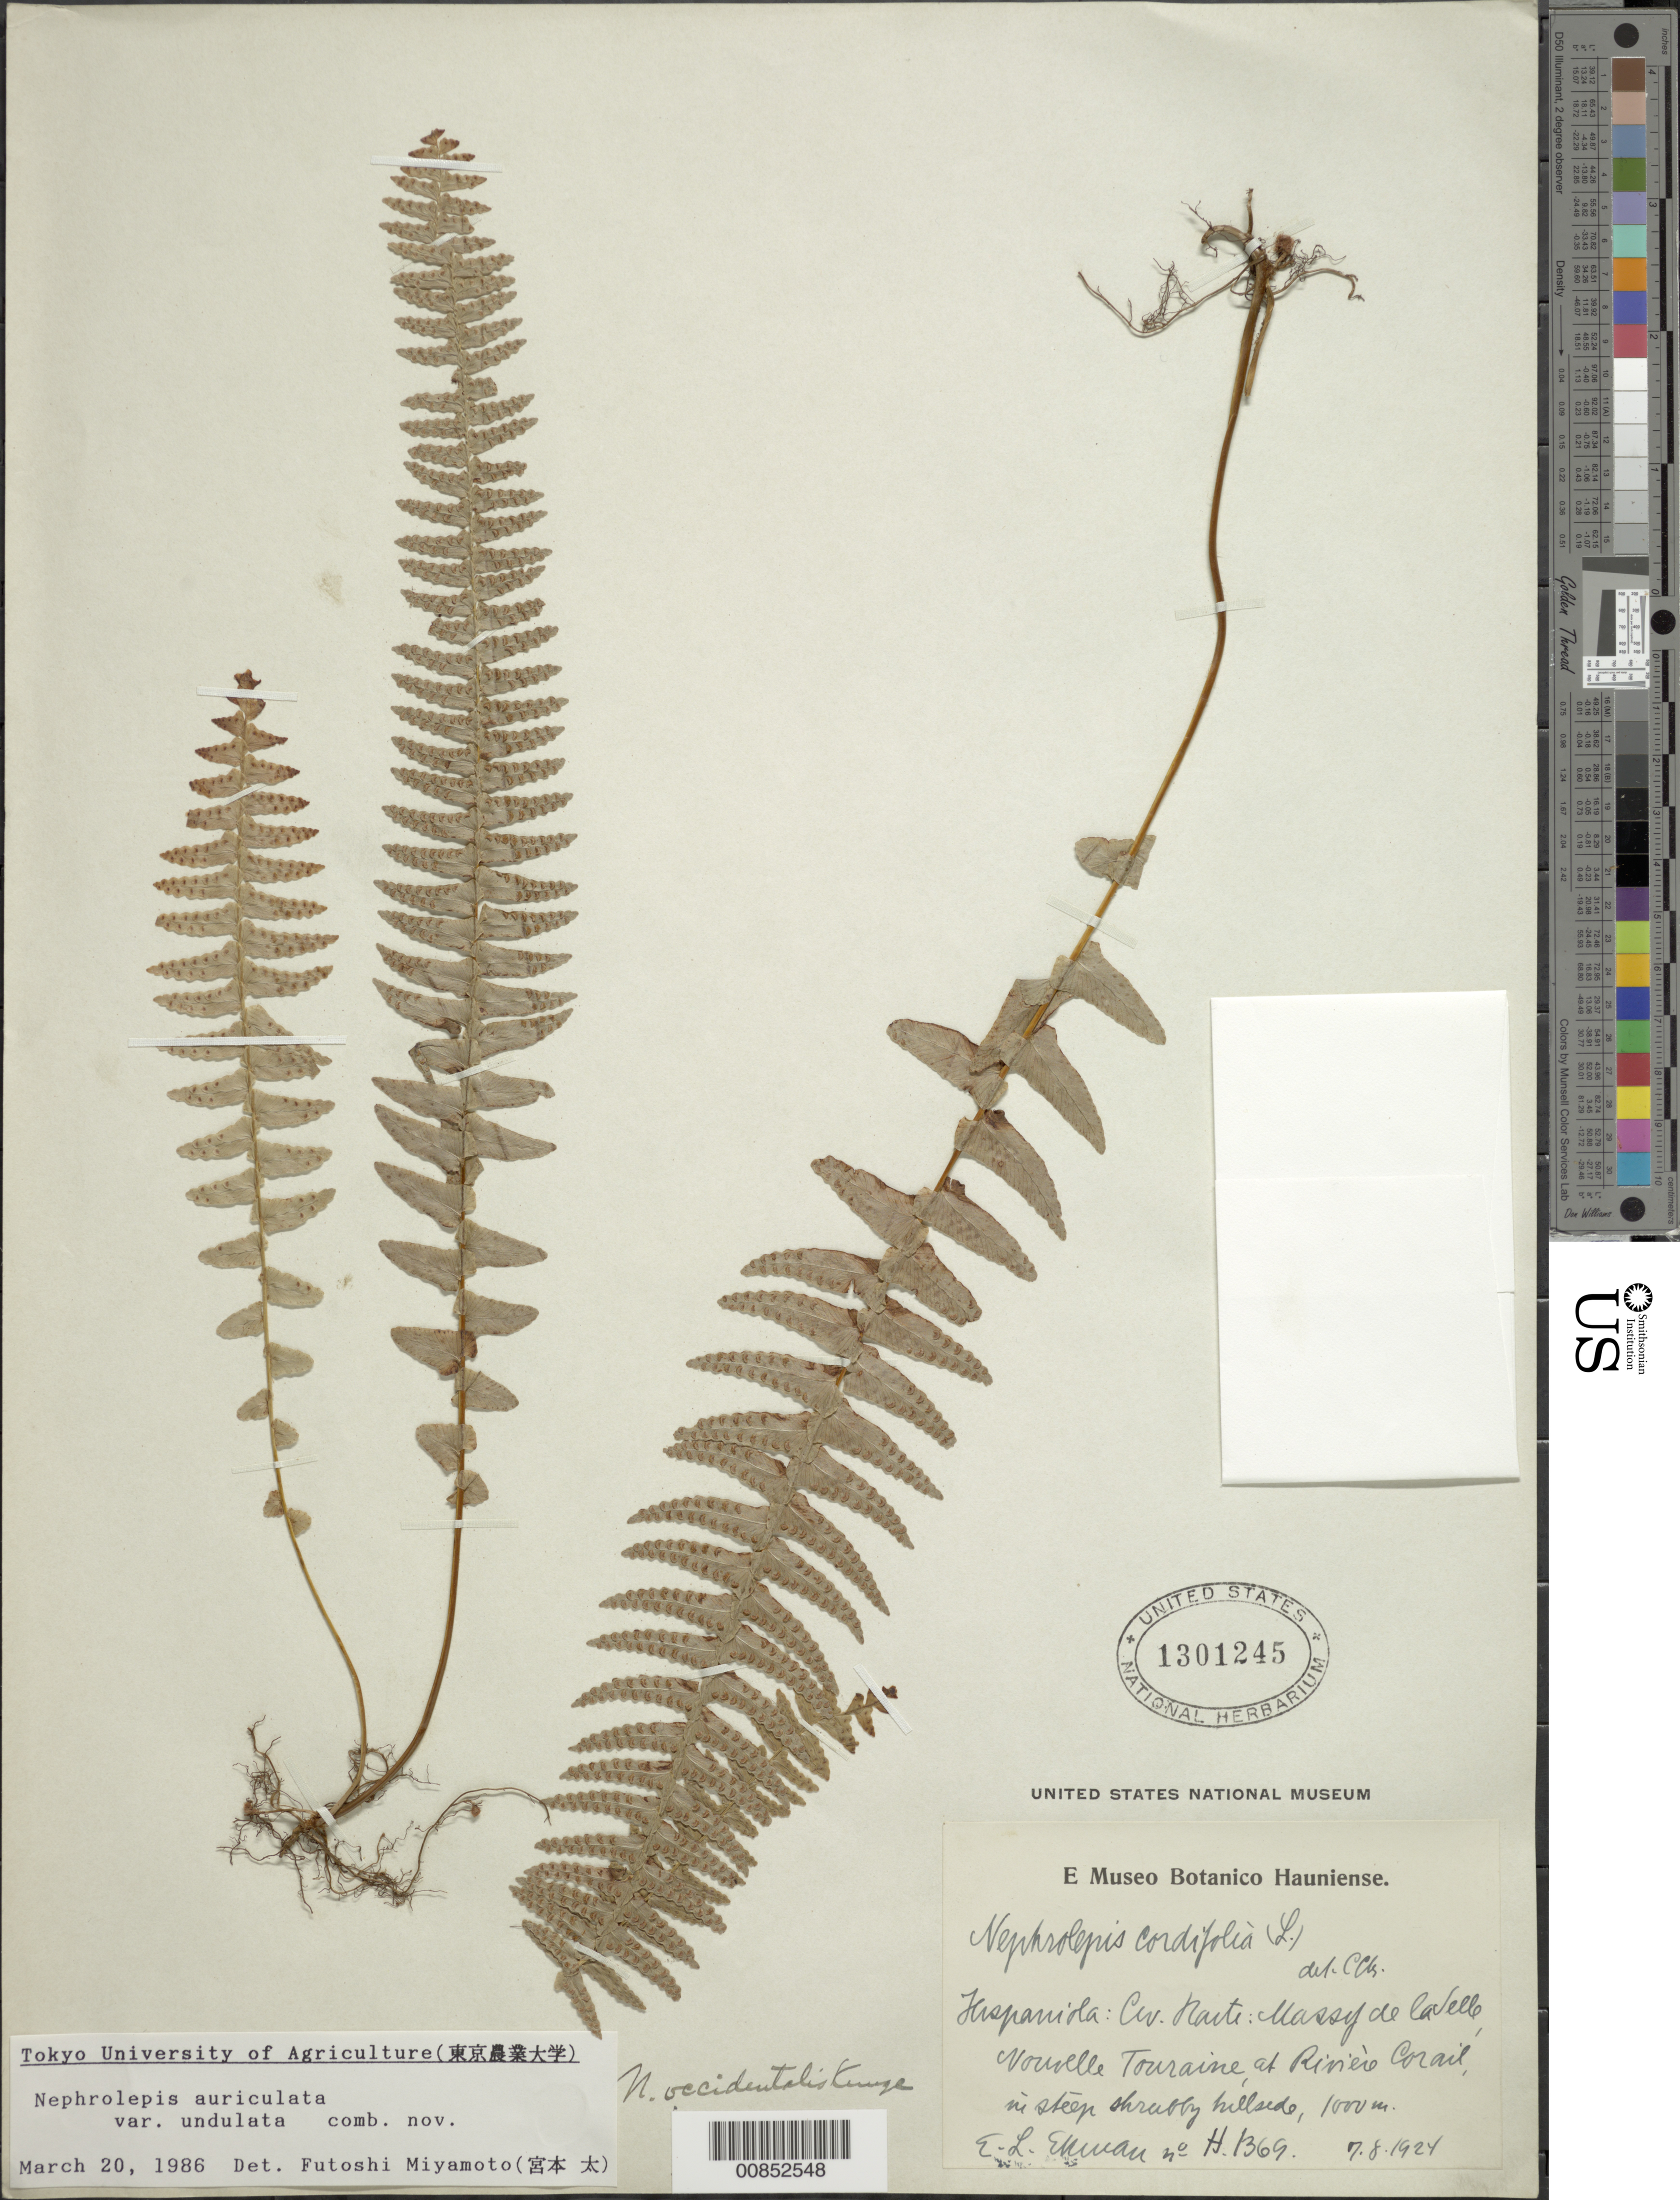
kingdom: Plantae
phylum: Tracheophyta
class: Polypodiopsida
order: Polypodiales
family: Nephrolepidaceae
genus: Nephrolepis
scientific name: Nephrolepis undulata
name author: J. Sm.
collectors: E. L. Ekman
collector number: H 1369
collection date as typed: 07 Aug 1924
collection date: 1924-08-07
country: Haiti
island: Hispaniola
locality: Massif de la Selle, Nouvelle Touraine, at Riv. Corail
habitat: Steep shrubby hillside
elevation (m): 1000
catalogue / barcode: US 1301245